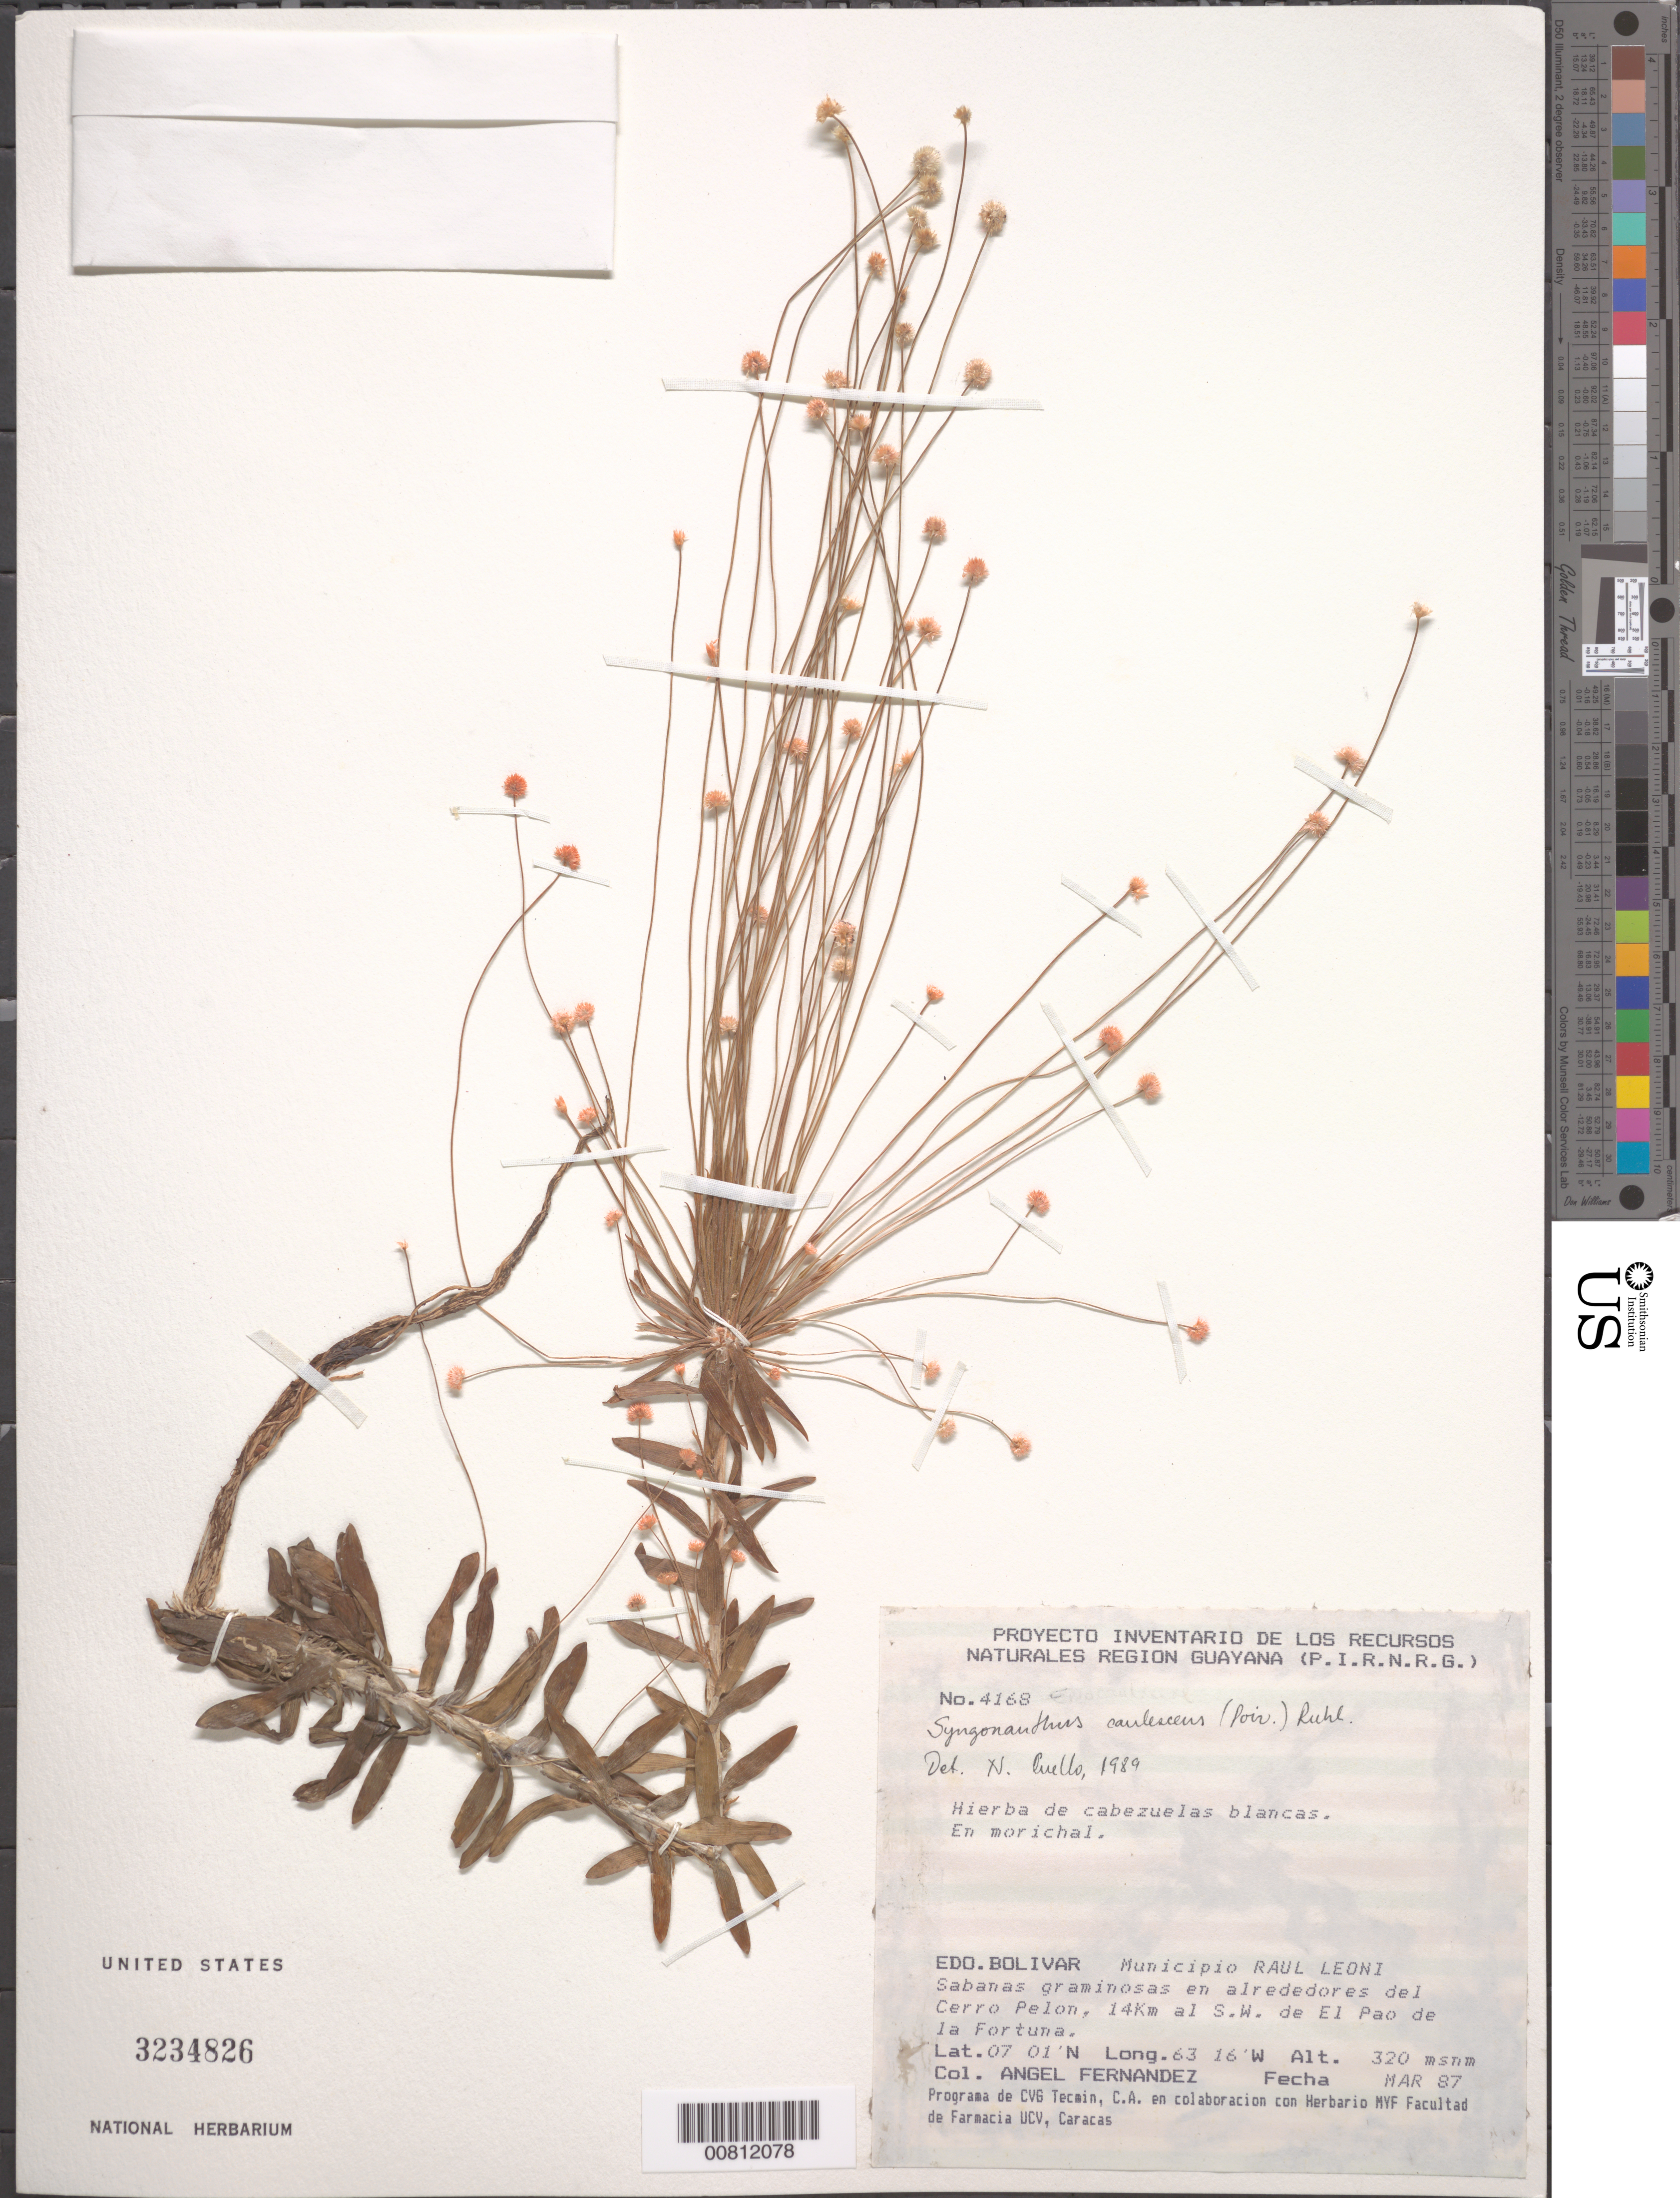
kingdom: Plantae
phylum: Tracheophyta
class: Liliopsida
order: Poales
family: Eriocaulaceae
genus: Syngonanthus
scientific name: Syngonanthus caulescens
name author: (Poir.) Ruhland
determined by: Cuello, Nidia L.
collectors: A. Fernández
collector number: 4168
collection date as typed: Mar-87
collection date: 1987-03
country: Venezuela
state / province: Bolívar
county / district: Angostura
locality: Mun. Raúl Leoni [=Angostura], Cerro Pelon, 14 km SW de El Pao de la Fortuna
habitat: Morichal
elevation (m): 320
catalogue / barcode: US 3234826